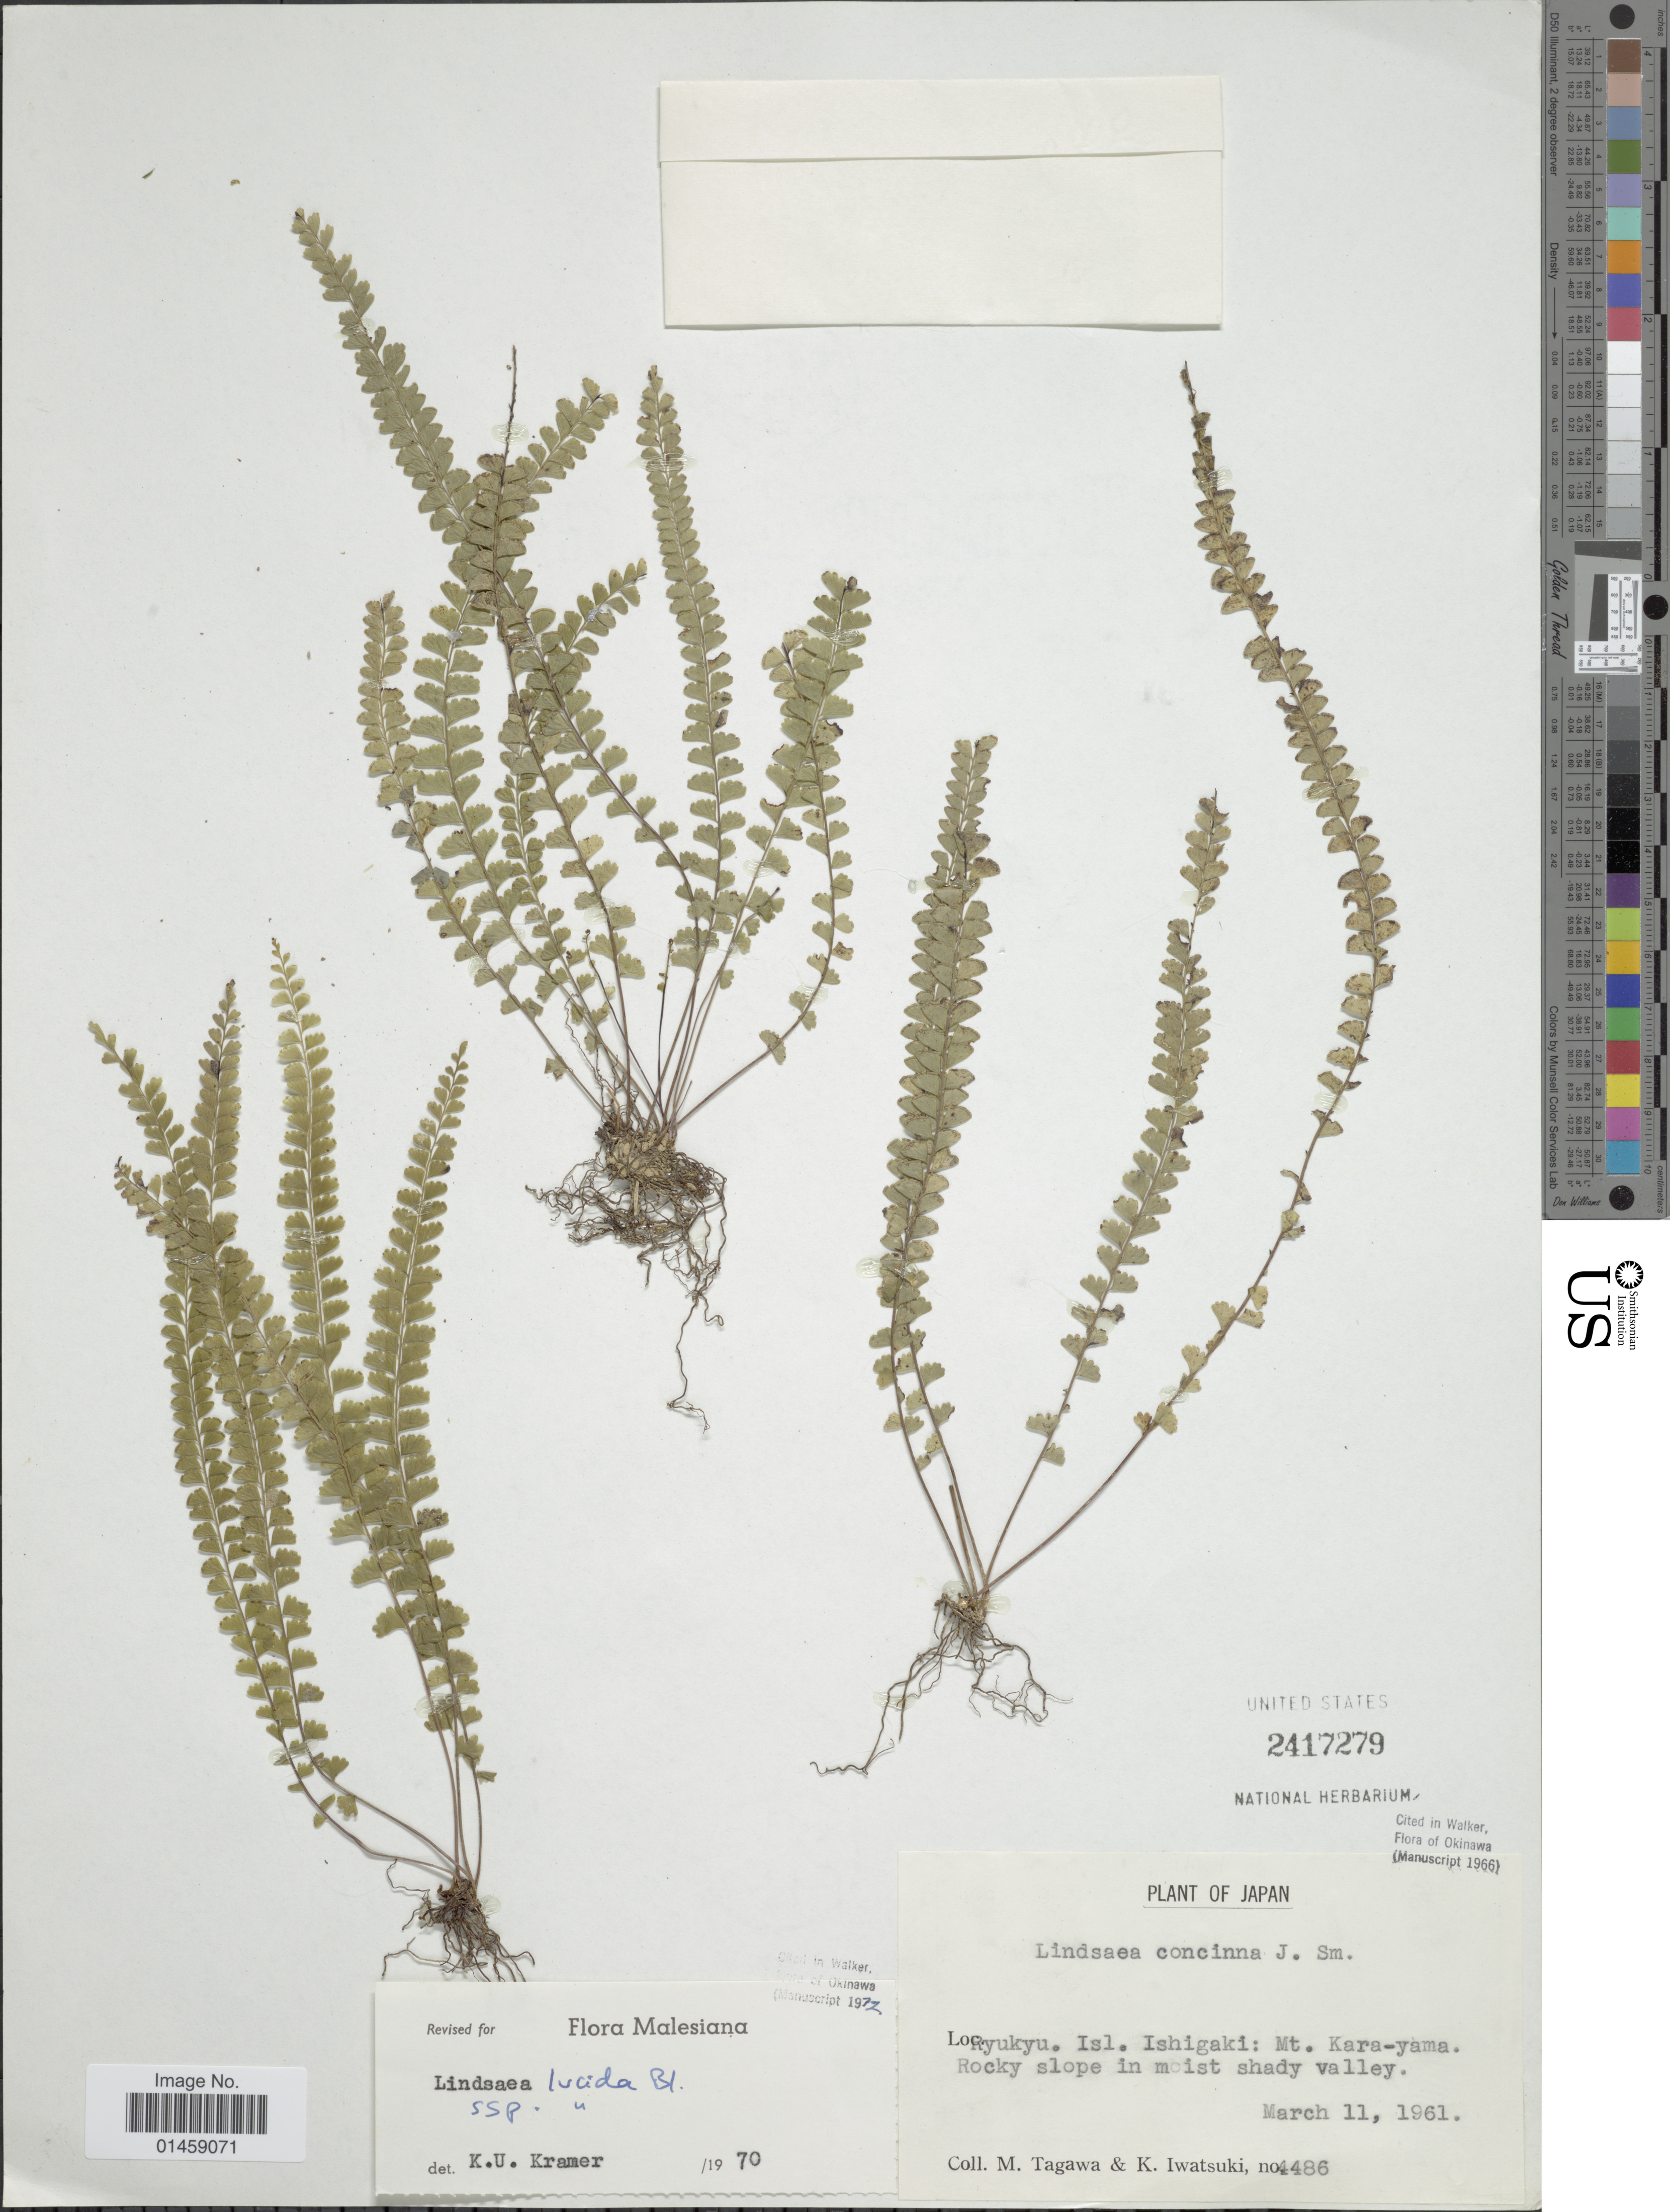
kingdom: Plantae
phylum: Tracheophyta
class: Polypodiopsida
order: Polypodiales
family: Lindsaeaceae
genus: Lindsaea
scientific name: Lindsaea lucida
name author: Blume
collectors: M. Tagawa & K. Iwatsuki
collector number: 4486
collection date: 1961-03-11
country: Japan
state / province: Okinawa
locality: Ryukyu. Isl. Ishigaki : Mt. Kara-yama.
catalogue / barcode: US 2417279